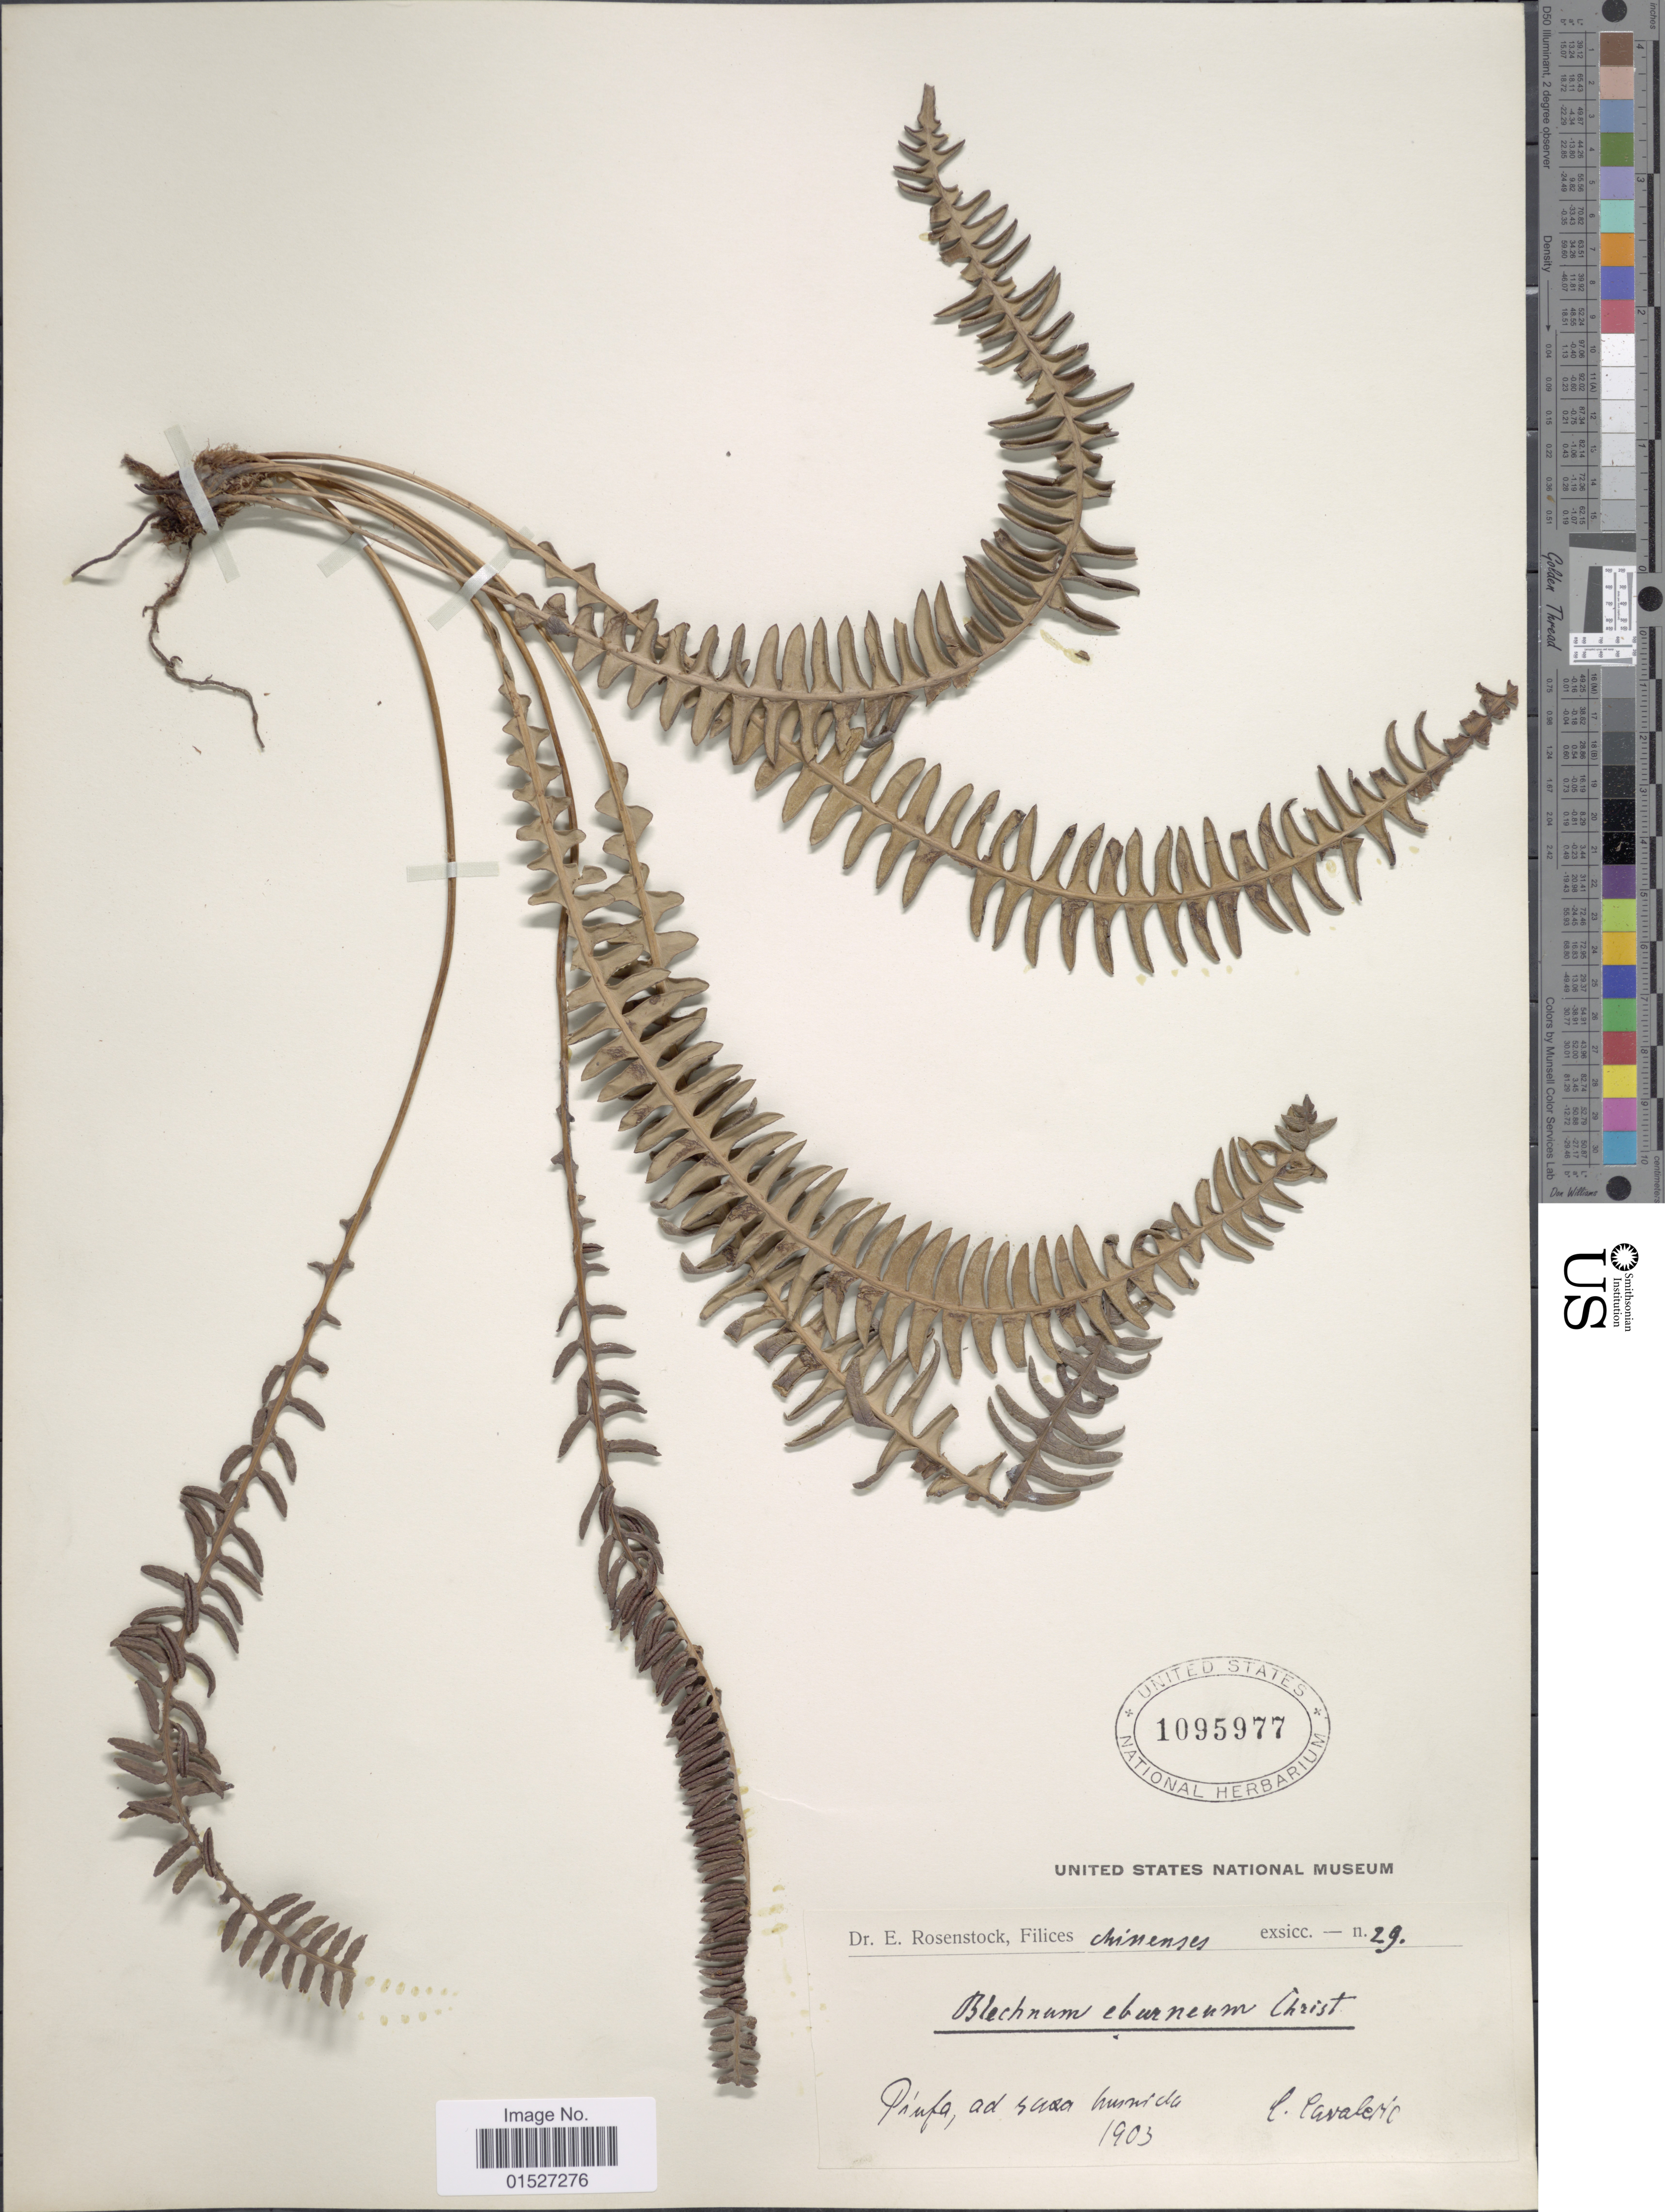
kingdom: Plantae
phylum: Tracheophyta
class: Polypodiopsida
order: Polypodiales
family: Blechnaceae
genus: Blechnum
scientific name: Blechnum eburneum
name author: Christ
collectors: -. Cavalerie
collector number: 29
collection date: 1903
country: China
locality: Filices chinenses. Pinfa, ad susa humida. [interpreted]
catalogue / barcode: US 1095977